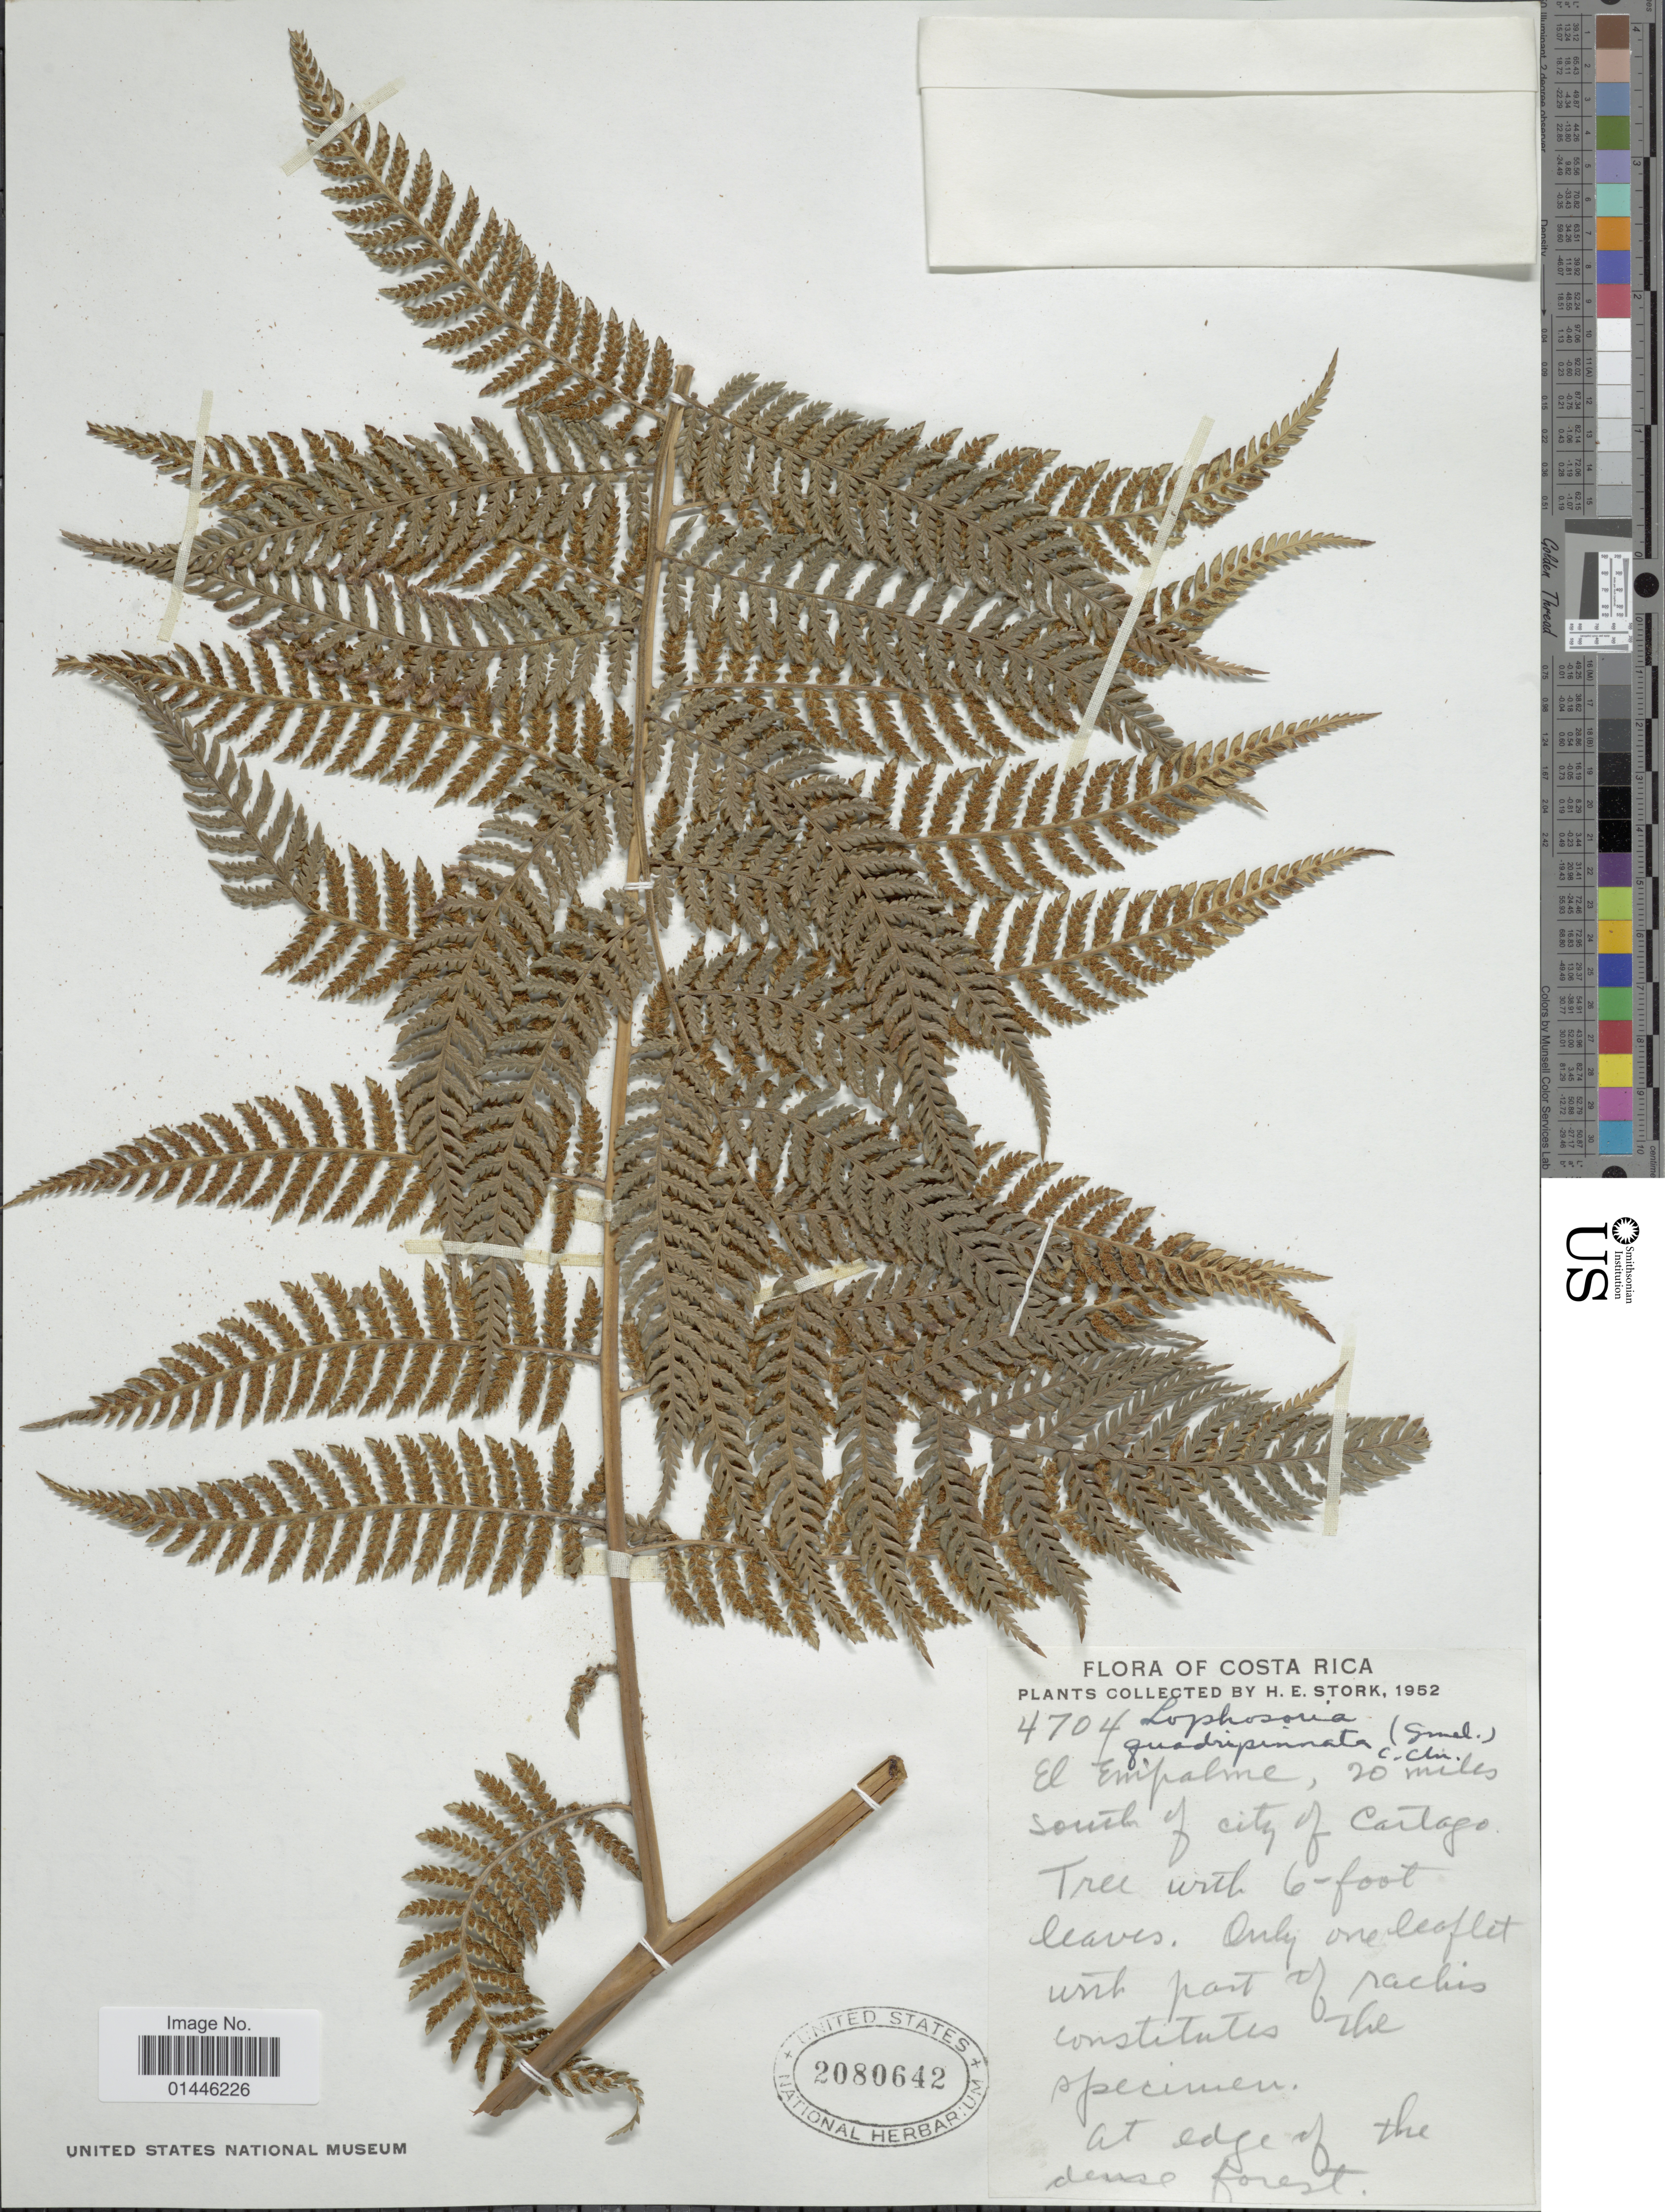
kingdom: Plantae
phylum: Tracheophyta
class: Polypodiopsida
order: Cyatheales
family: Dicksoniaceae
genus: Lophosoria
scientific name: Lophosoria quadripinnata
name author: (J.F. Gmel.) C. Chr.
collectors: H. E. Stork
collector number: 4704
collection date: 1952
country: Costa Rica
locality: El Empalme, 20 miles south of city of Cartago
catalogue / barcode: US 2080642